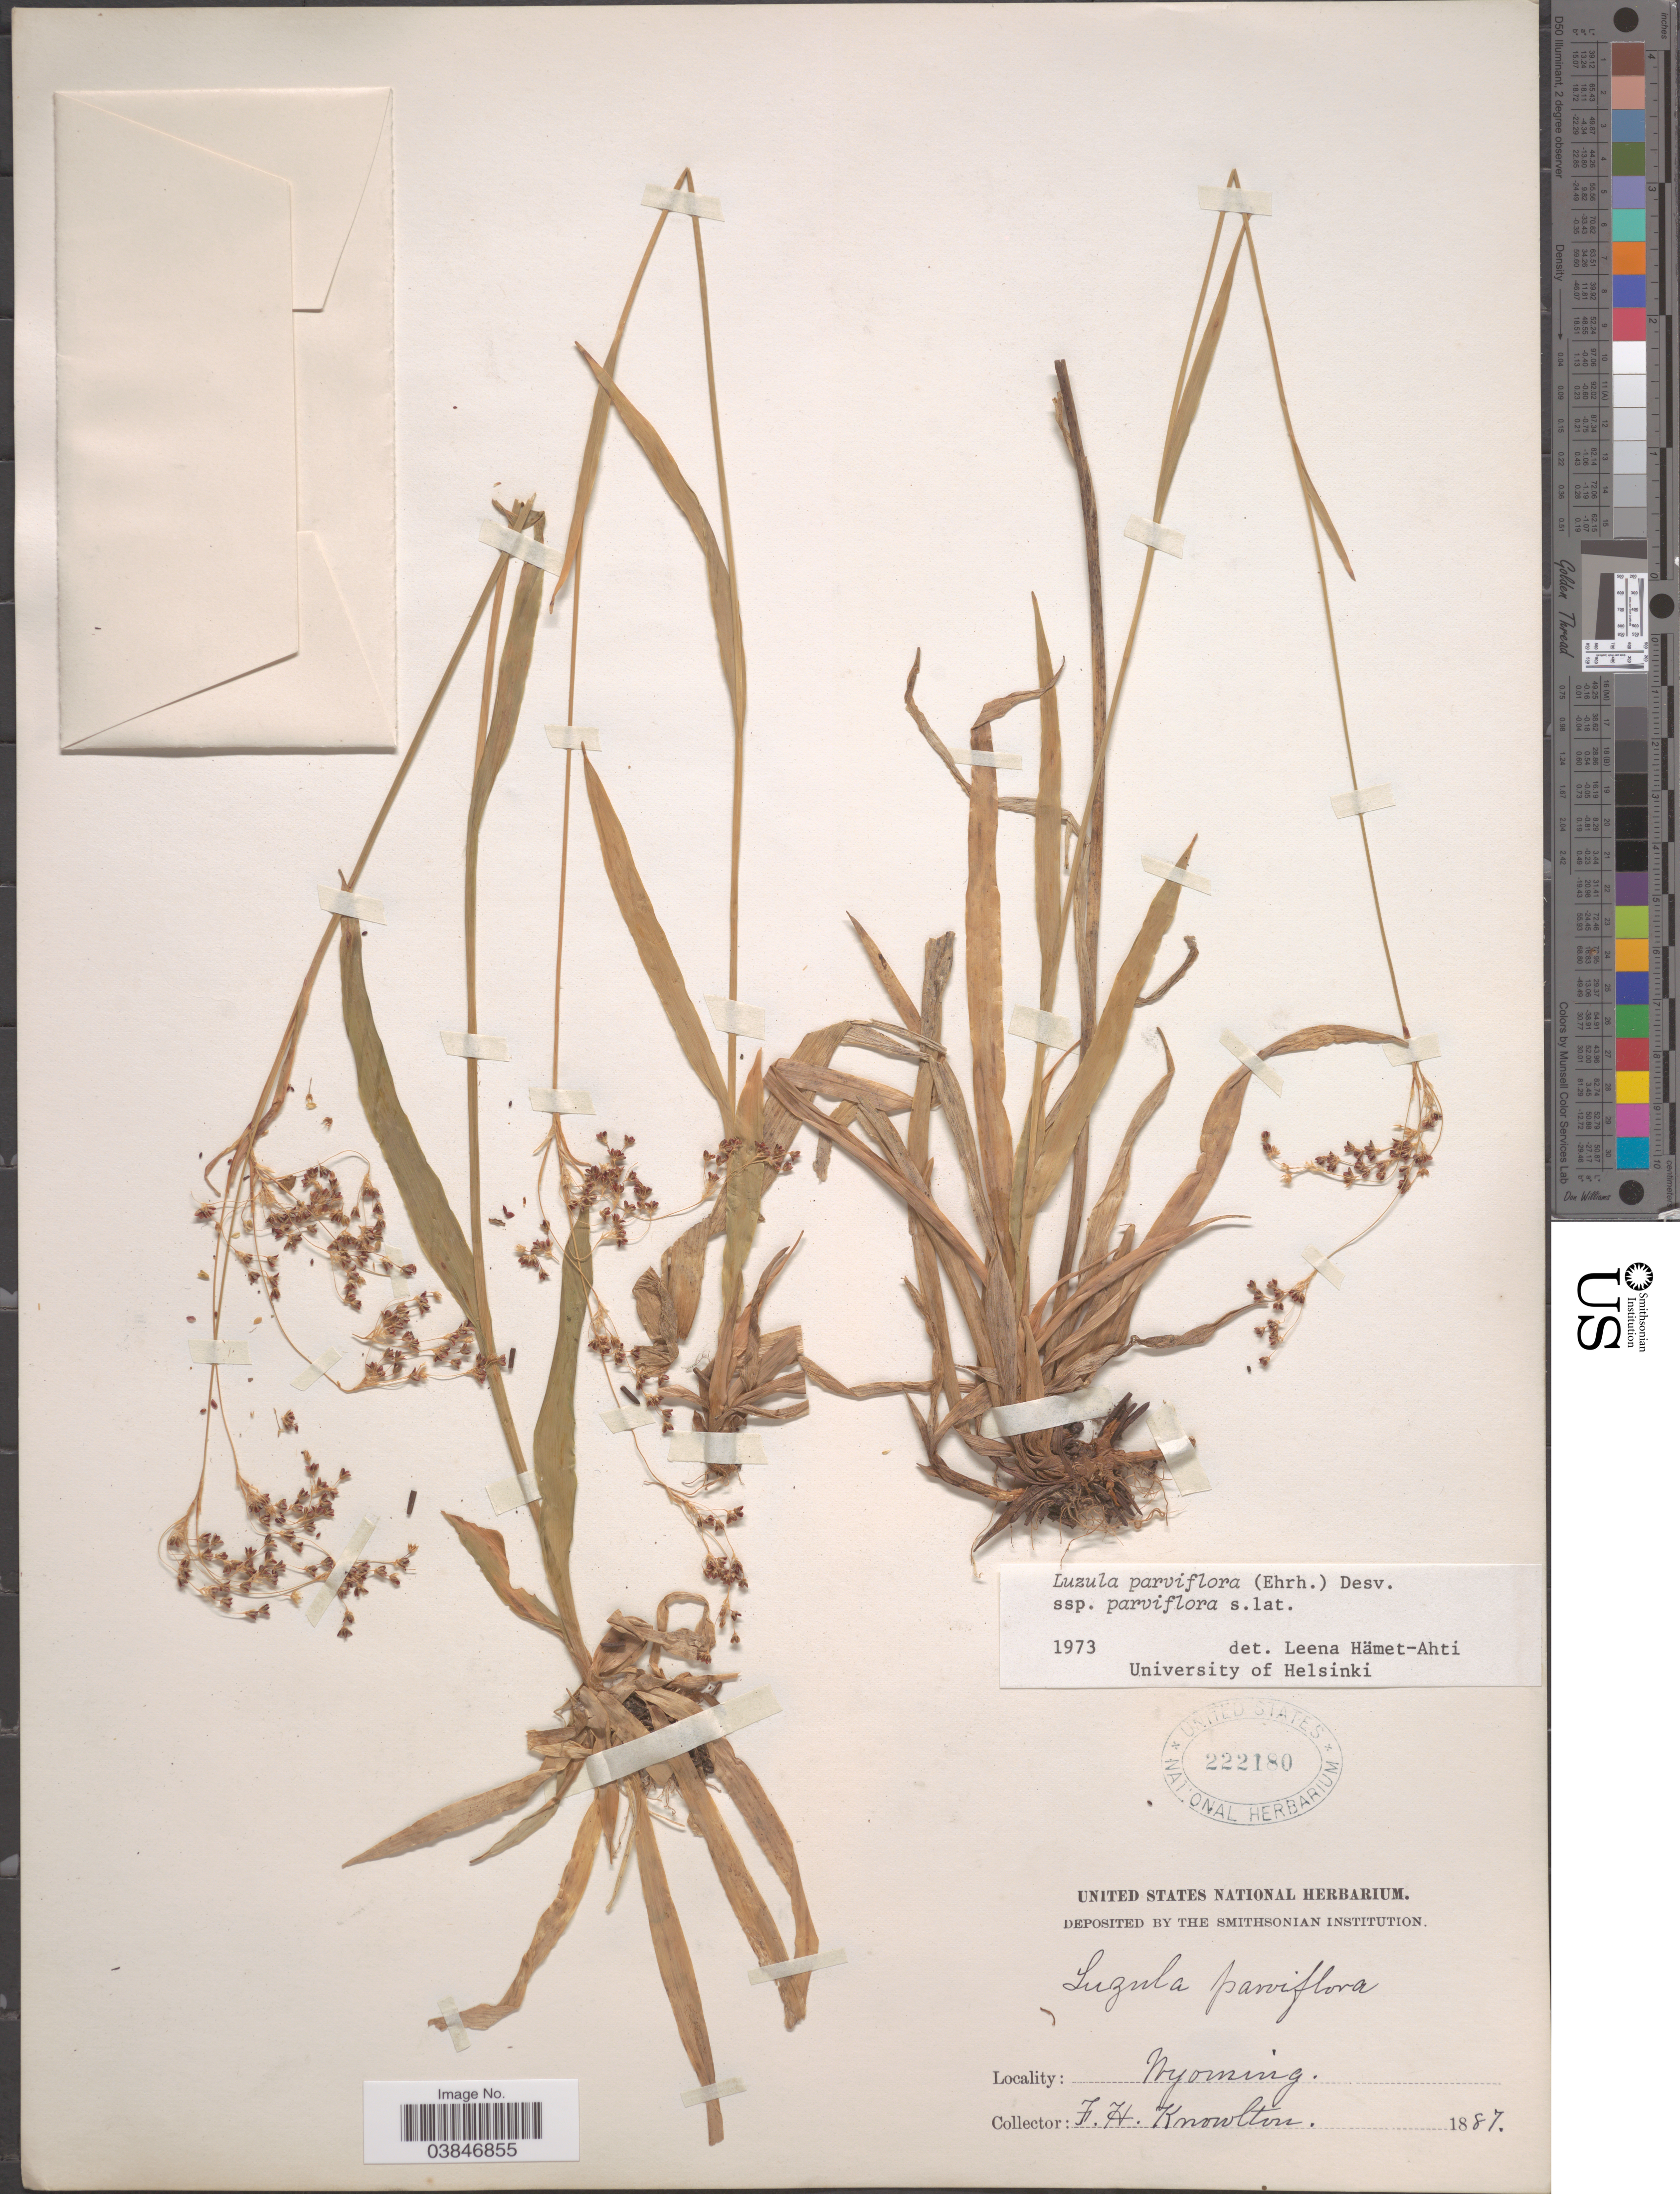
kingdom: Plantae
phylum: Tracheophyta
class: Liliopsida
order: Poales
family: Juncaceae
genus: Luzula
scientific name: Luzula parviflora subsp. parviflora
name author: (Ehrh.) Desv.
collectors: F. H. Knowlton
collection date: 1887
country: United States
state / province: Wyoming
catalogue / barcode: US 222180